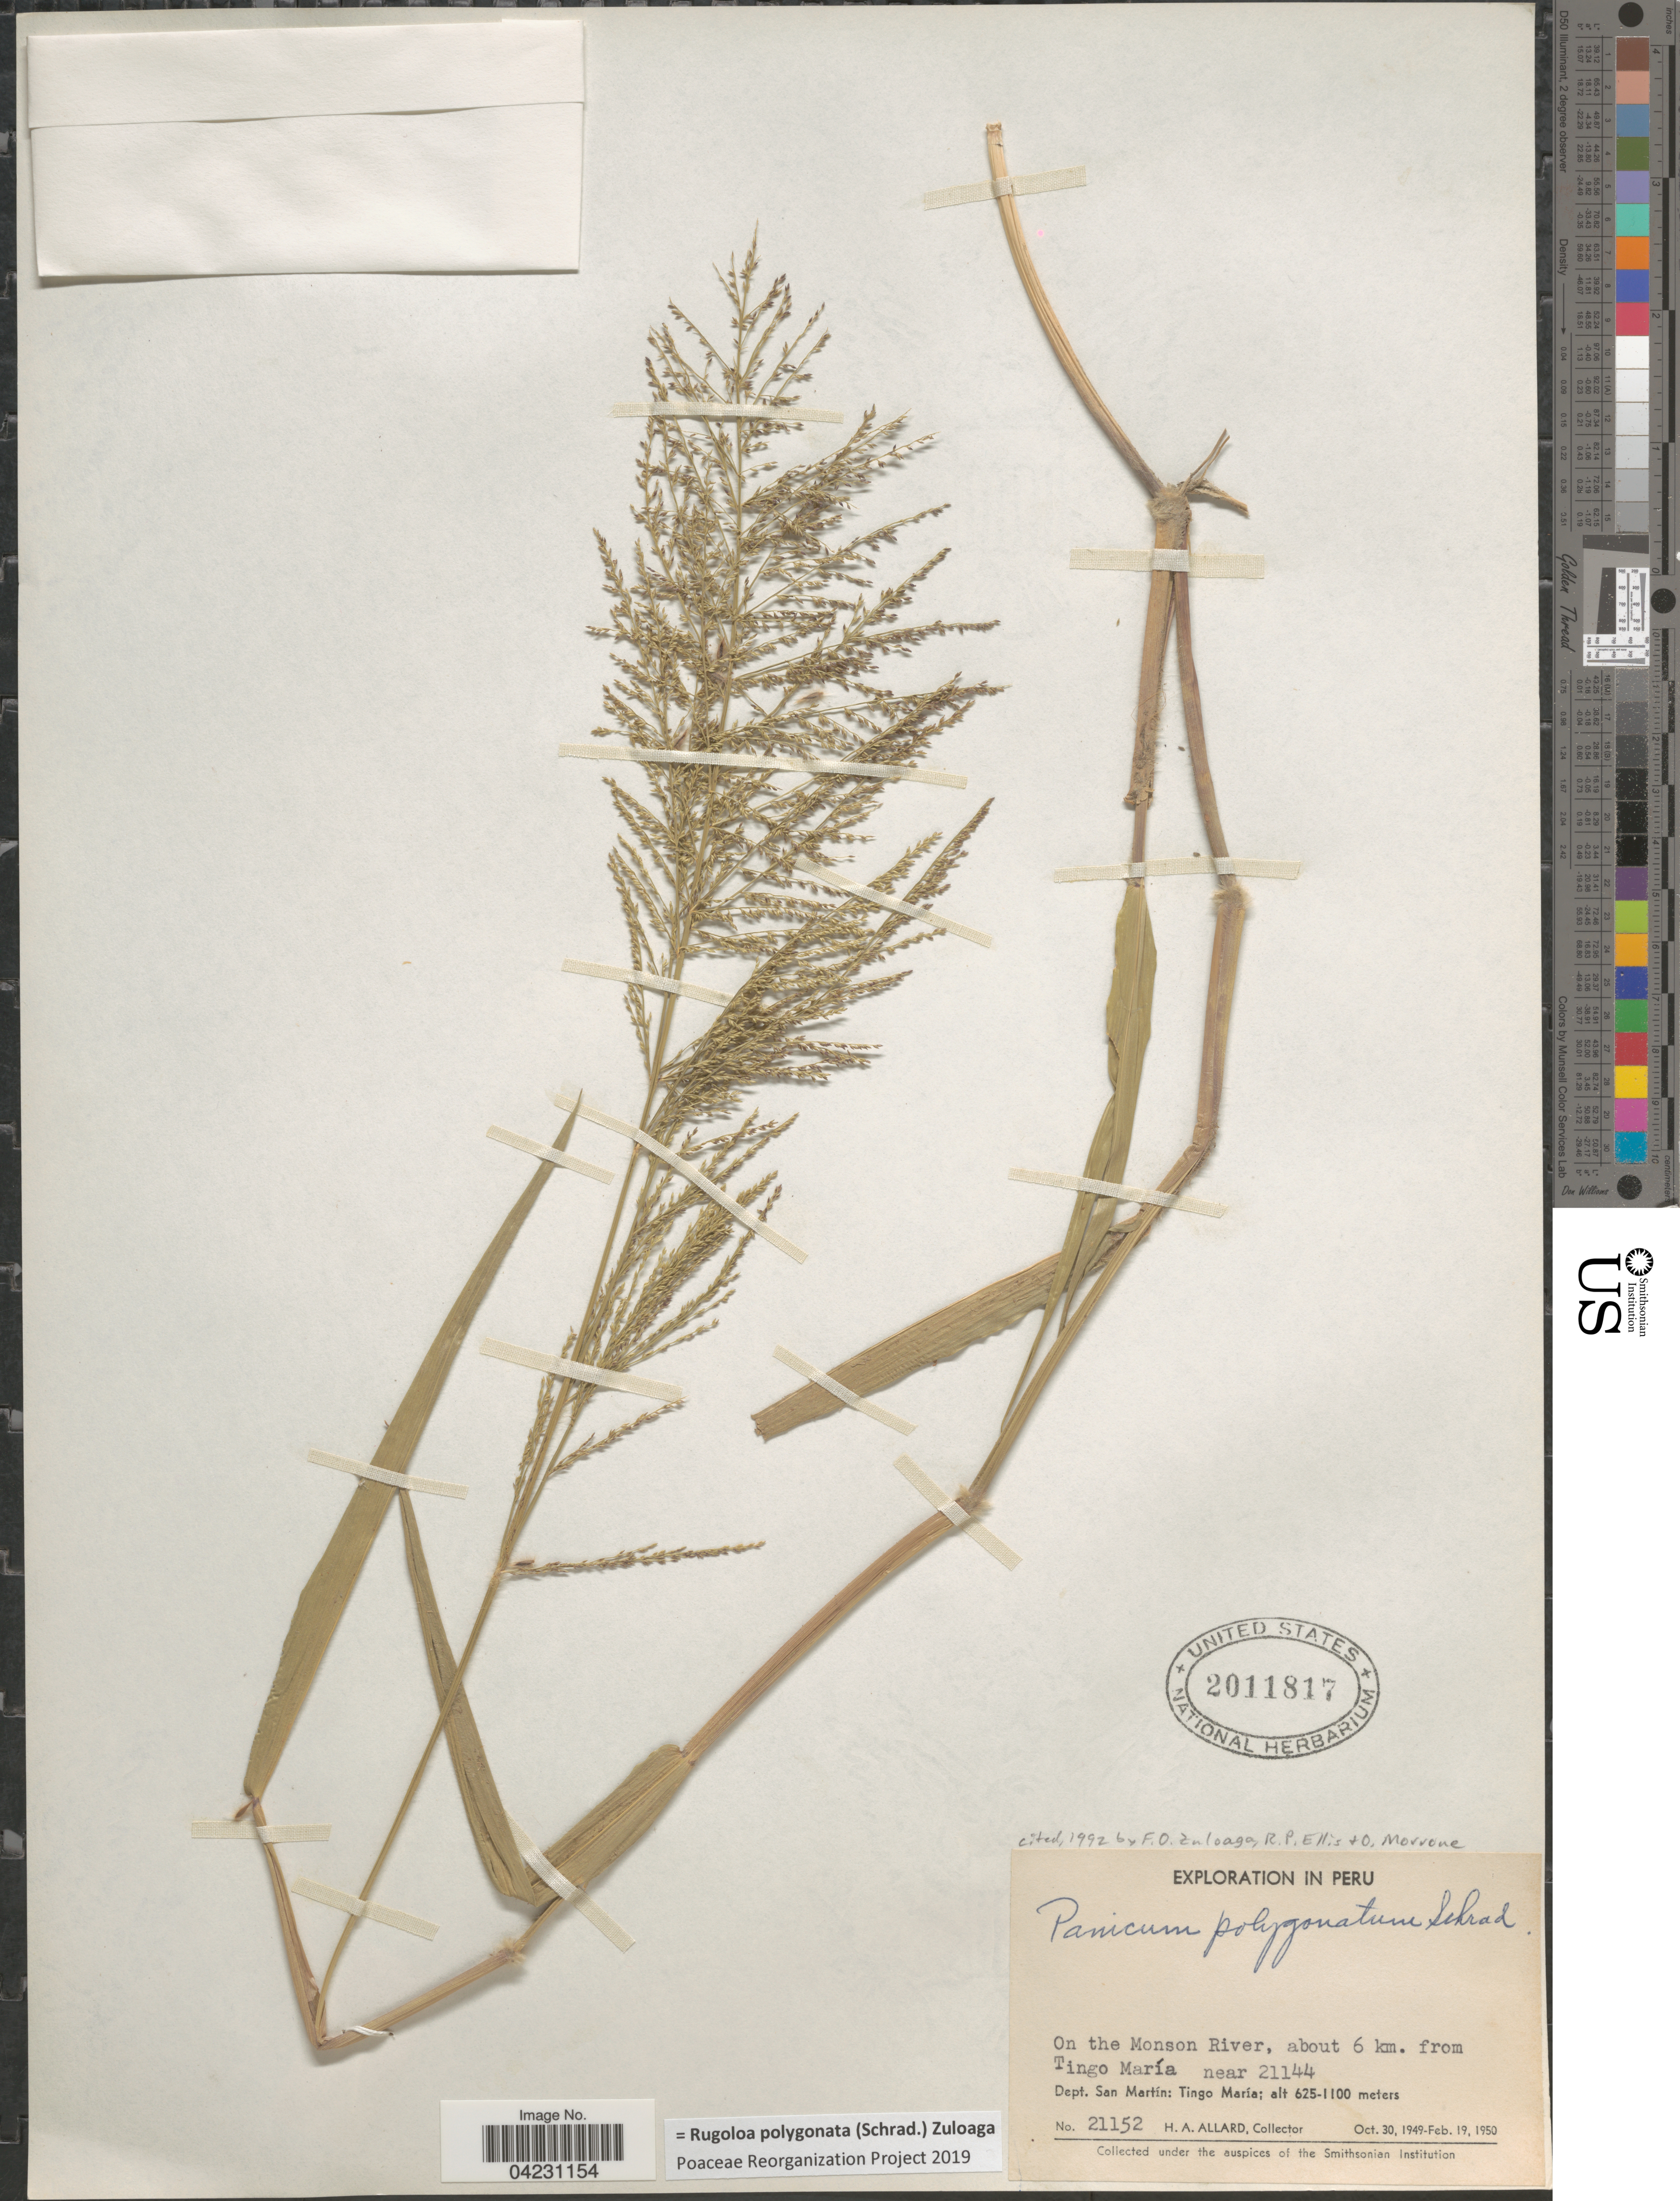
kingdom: Plantae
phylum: Tracheophyta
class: Liliopsida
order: Poales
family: Poaceae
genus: Rugoloa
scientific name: Rugoloa polygonata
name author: (Schrad.) Zuloaga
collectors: H. A. Allard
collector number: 21152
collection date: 1949-10-30/1950-02-19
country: Peru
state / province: San Martín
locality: Exploration in Peru. On the Monson River, about 6 km. from Tingo María near 21144. Dept. San Martín: Tingo María.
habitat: on the river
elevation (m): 625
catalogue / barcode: US 2011817